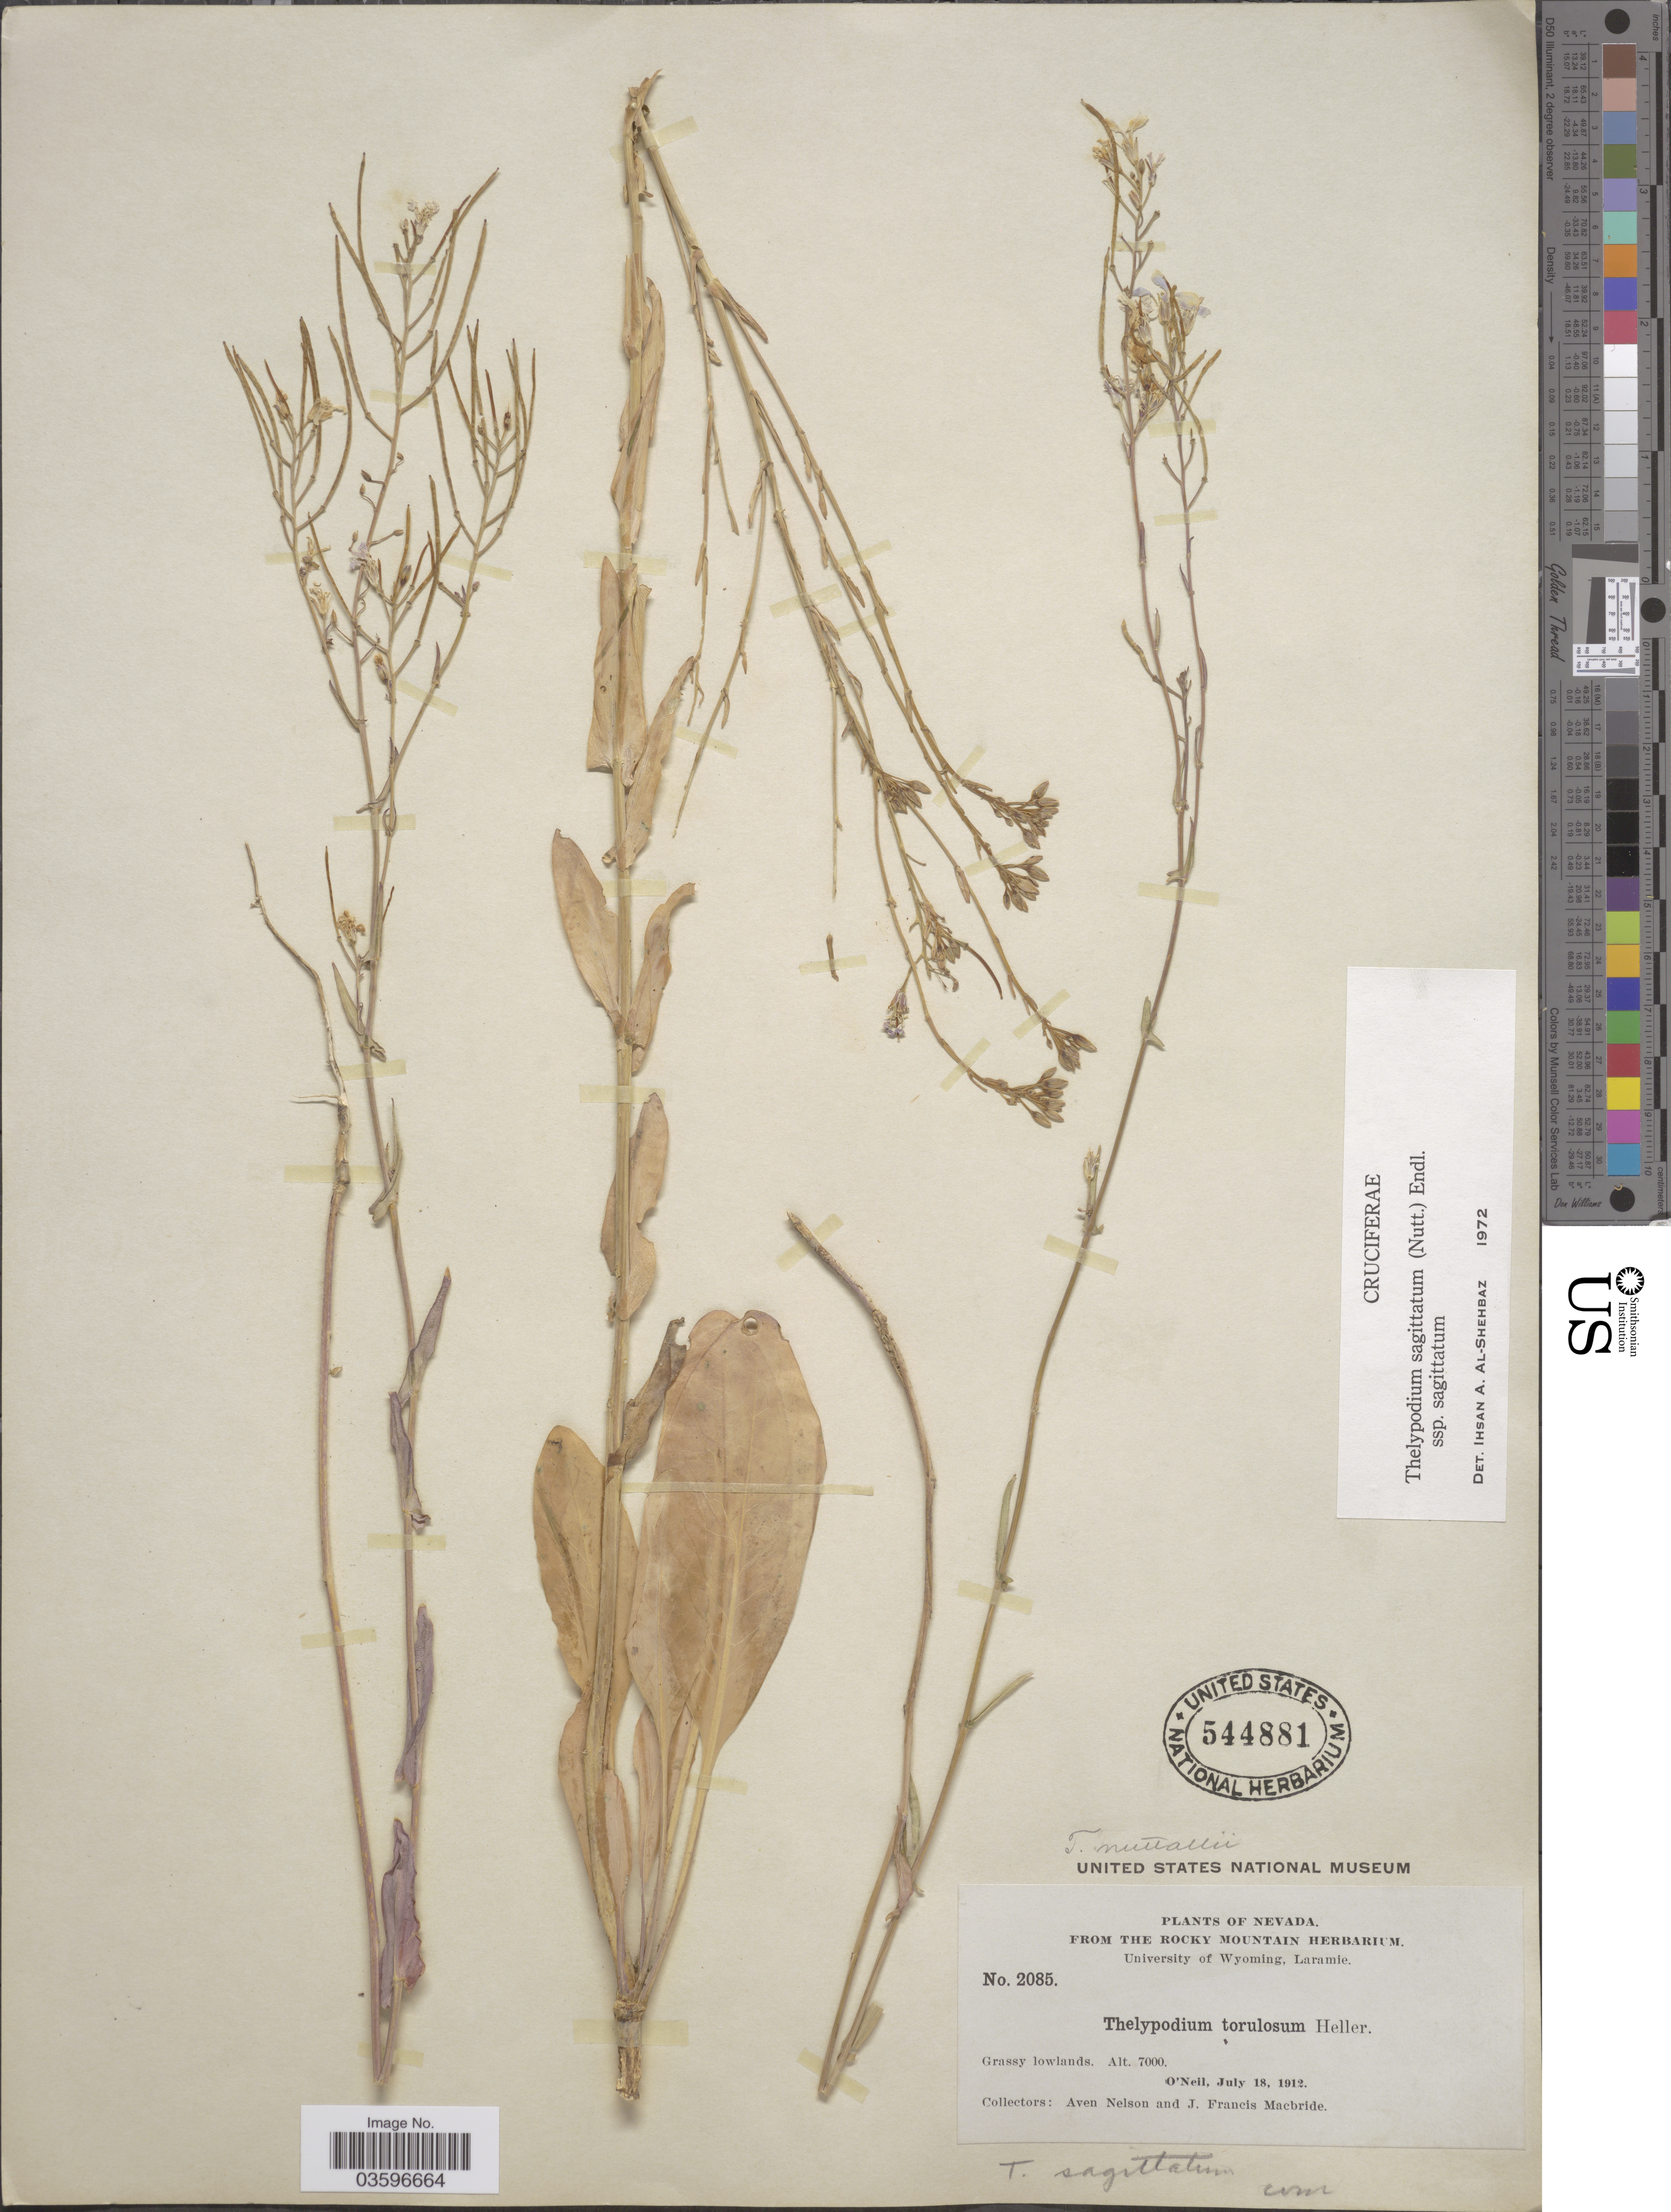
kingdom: Plantae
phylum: Tracheophyta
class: Magnoliopsida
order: Brassicales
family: Brassicaceae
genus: Thelypodium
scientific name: Thelypodium sagittatum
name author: (Nutt.) Endl.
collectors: A. Nelson & J. F. Macbride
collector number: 2085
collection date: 1912-07-18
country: United States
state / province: Nevada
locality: O'Neil.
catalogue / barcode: US 544881